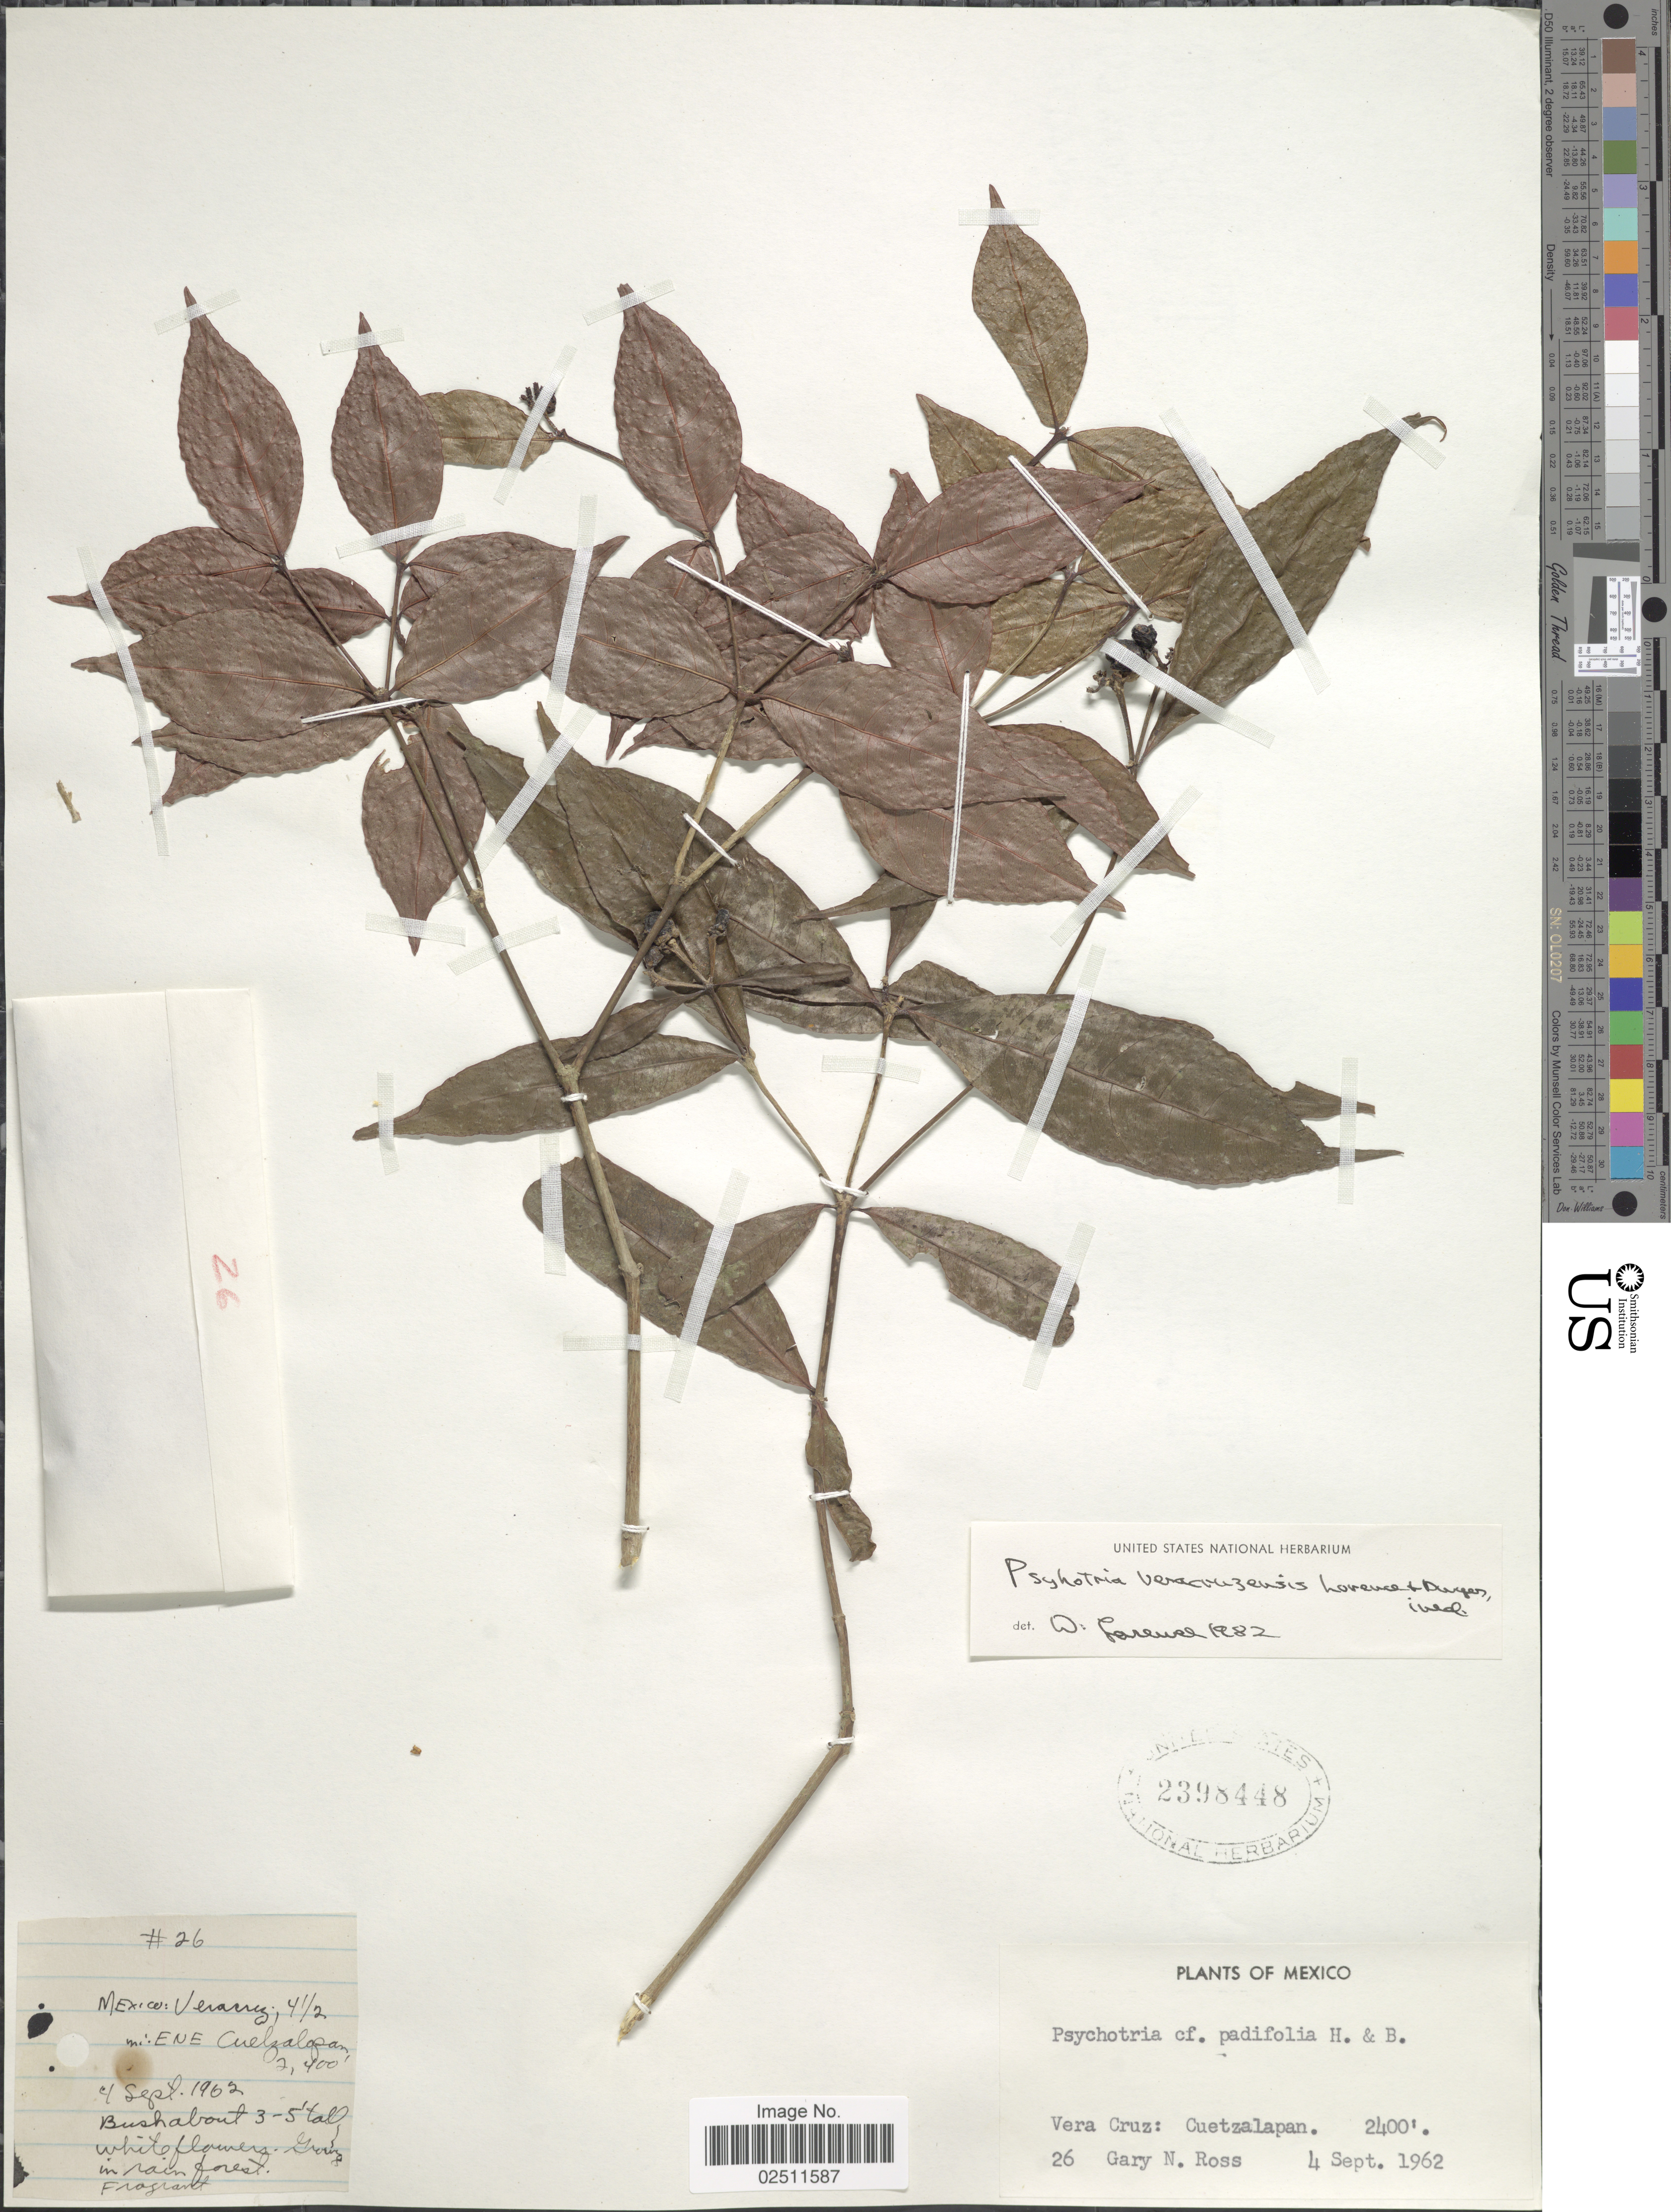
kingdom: Plantae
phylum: Tracheophyta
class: Magnoliopsida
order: Gentianales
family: Rubiaceae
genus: Psychotria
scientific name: Psychotria veracruzensis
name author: Lorence & Dwyer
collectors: G. N. Ross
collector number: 26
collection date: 1962-09-04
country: Mexico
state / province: Veracruz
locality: Vera Cruz: Cuetzalapan. 4½ mi ENE Cuelzalapan.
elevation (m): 732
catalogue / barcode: US 2398448